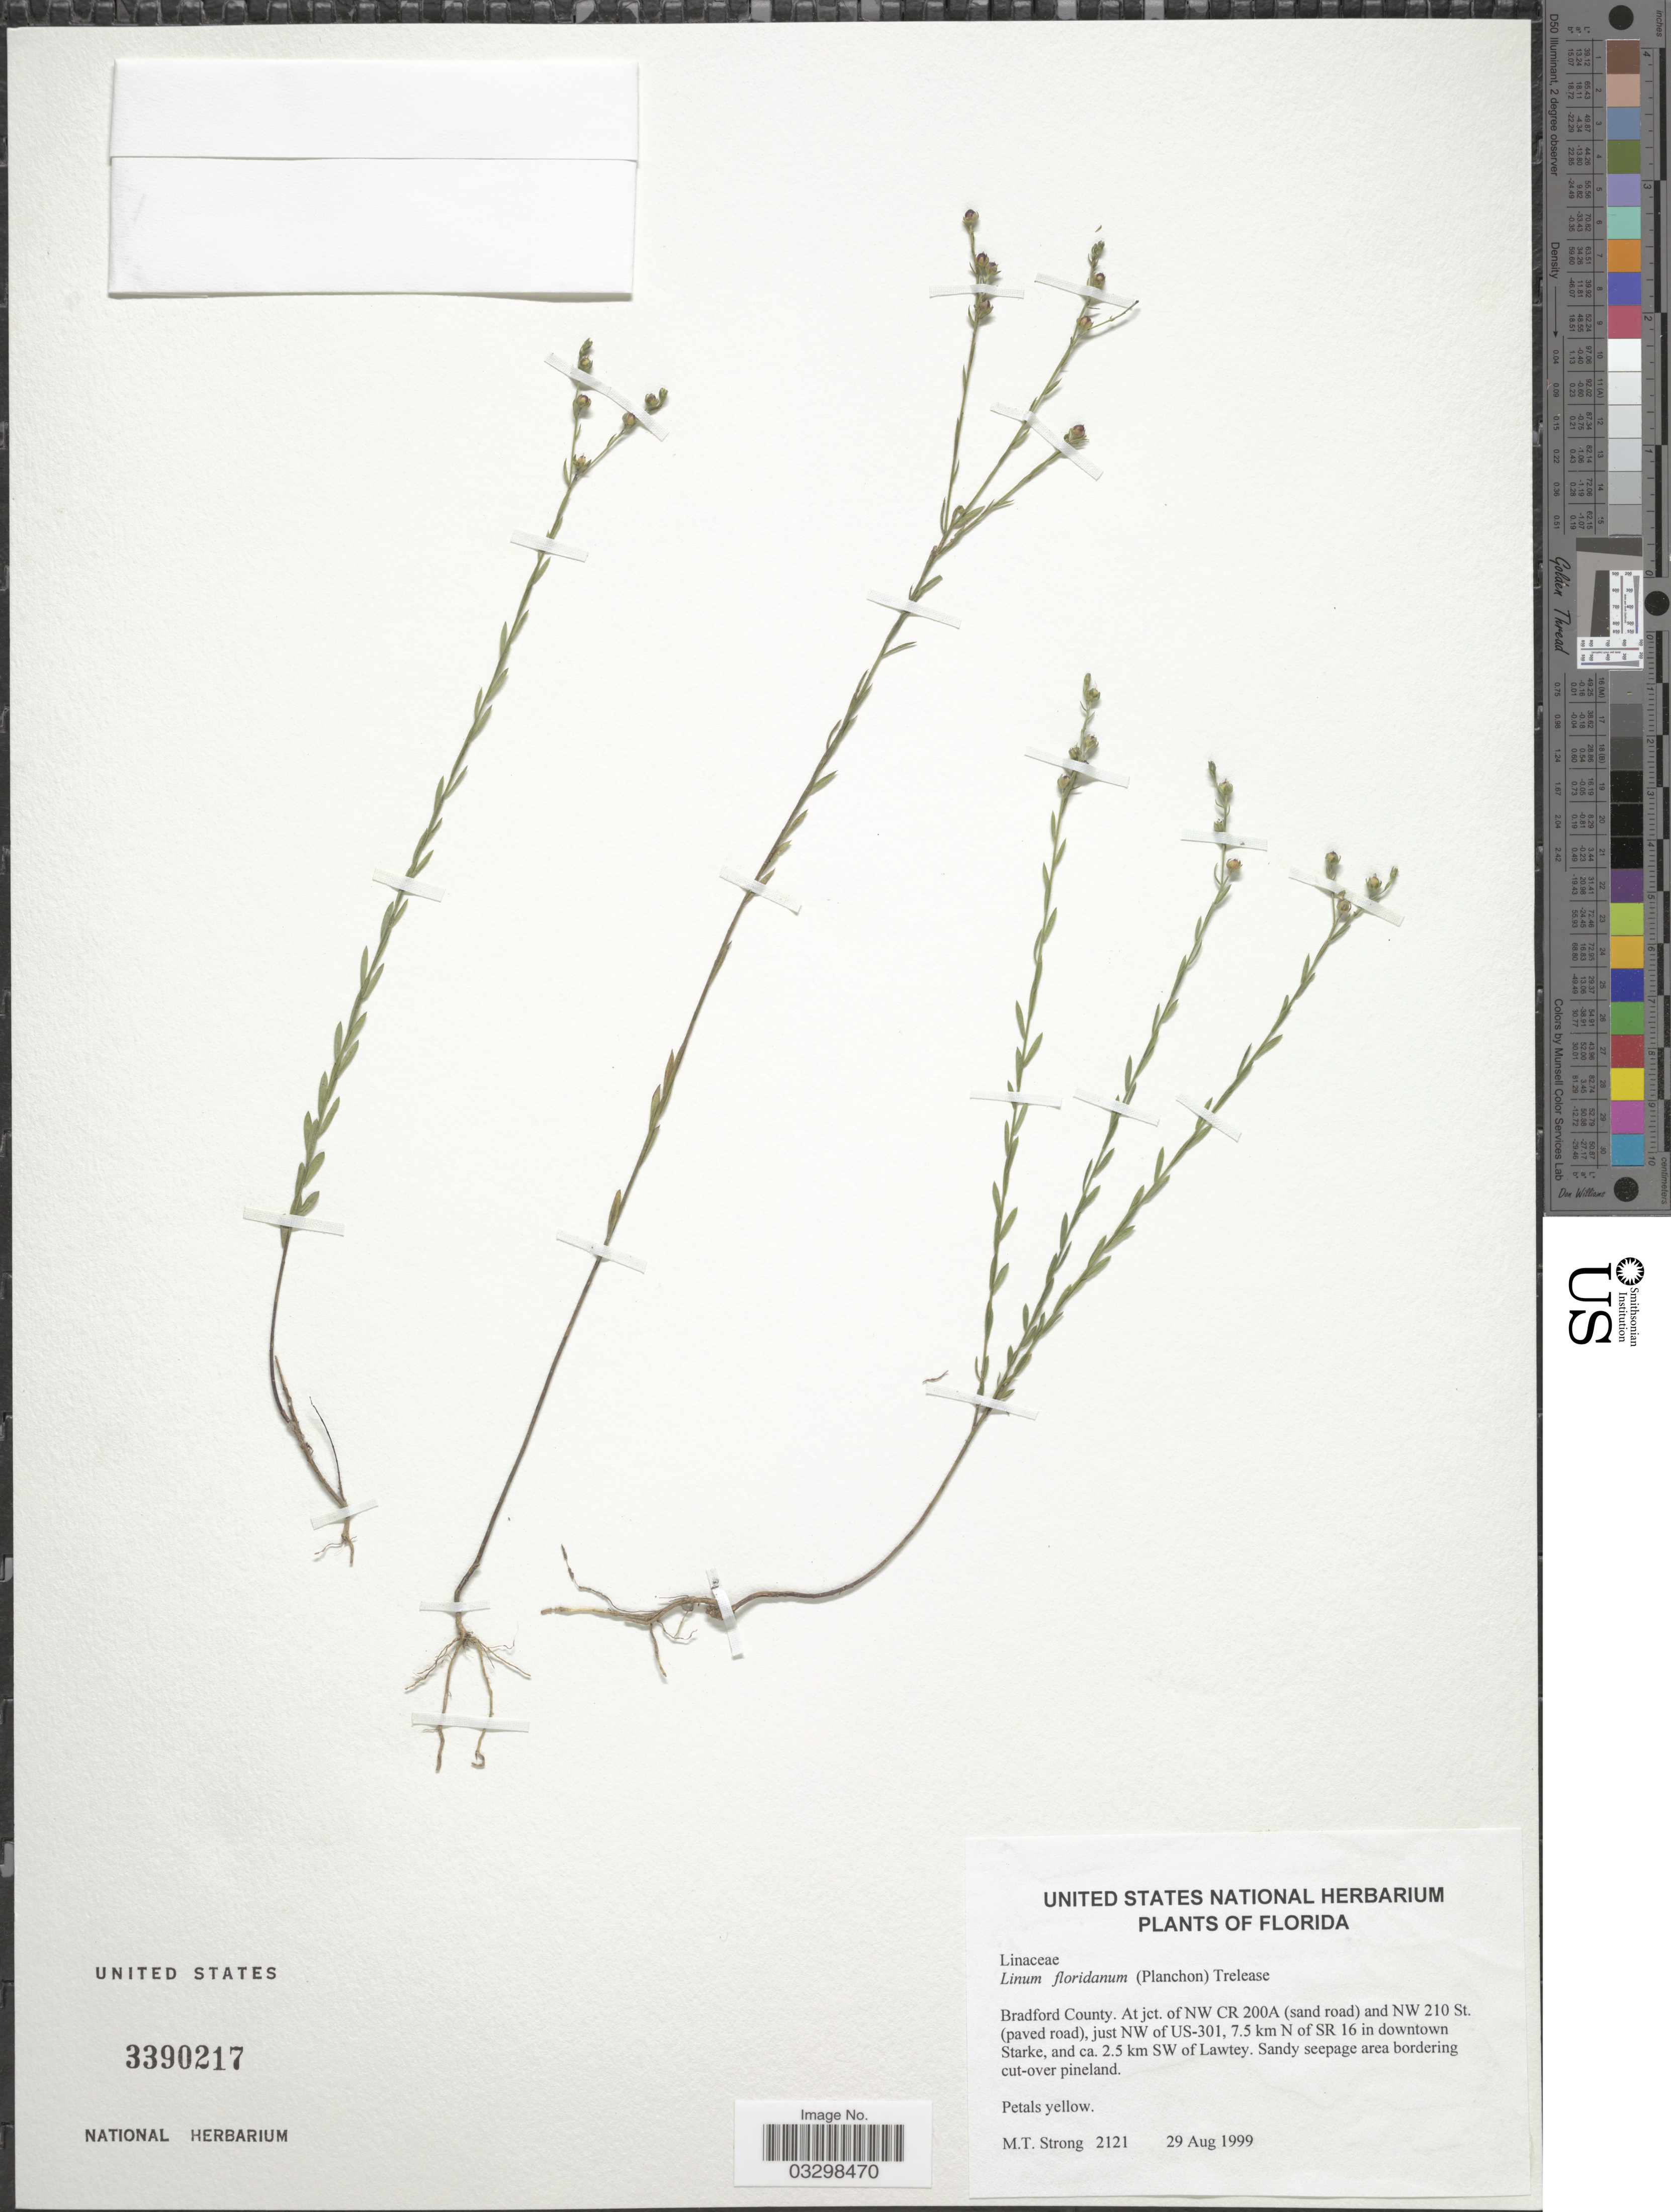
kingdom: Plantae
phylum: Tracheophyta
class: Magnoliopsida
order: Malpighiales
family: Linaceae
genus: Linum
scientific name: Linum floridanum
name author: (Planch.) Trel.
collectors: M. T. Strong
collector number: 2121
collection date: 1999-08-29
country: United States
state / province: Florida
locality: Bradford County: At jct. of NW Cr. 200A (sand road) and NW 210 St. (paved road), just NW of US-301, 7.5 km N of SR 16 in downtown Starke, and ca. 2.5 km SW of Lawtey.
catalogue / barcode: US 3390217